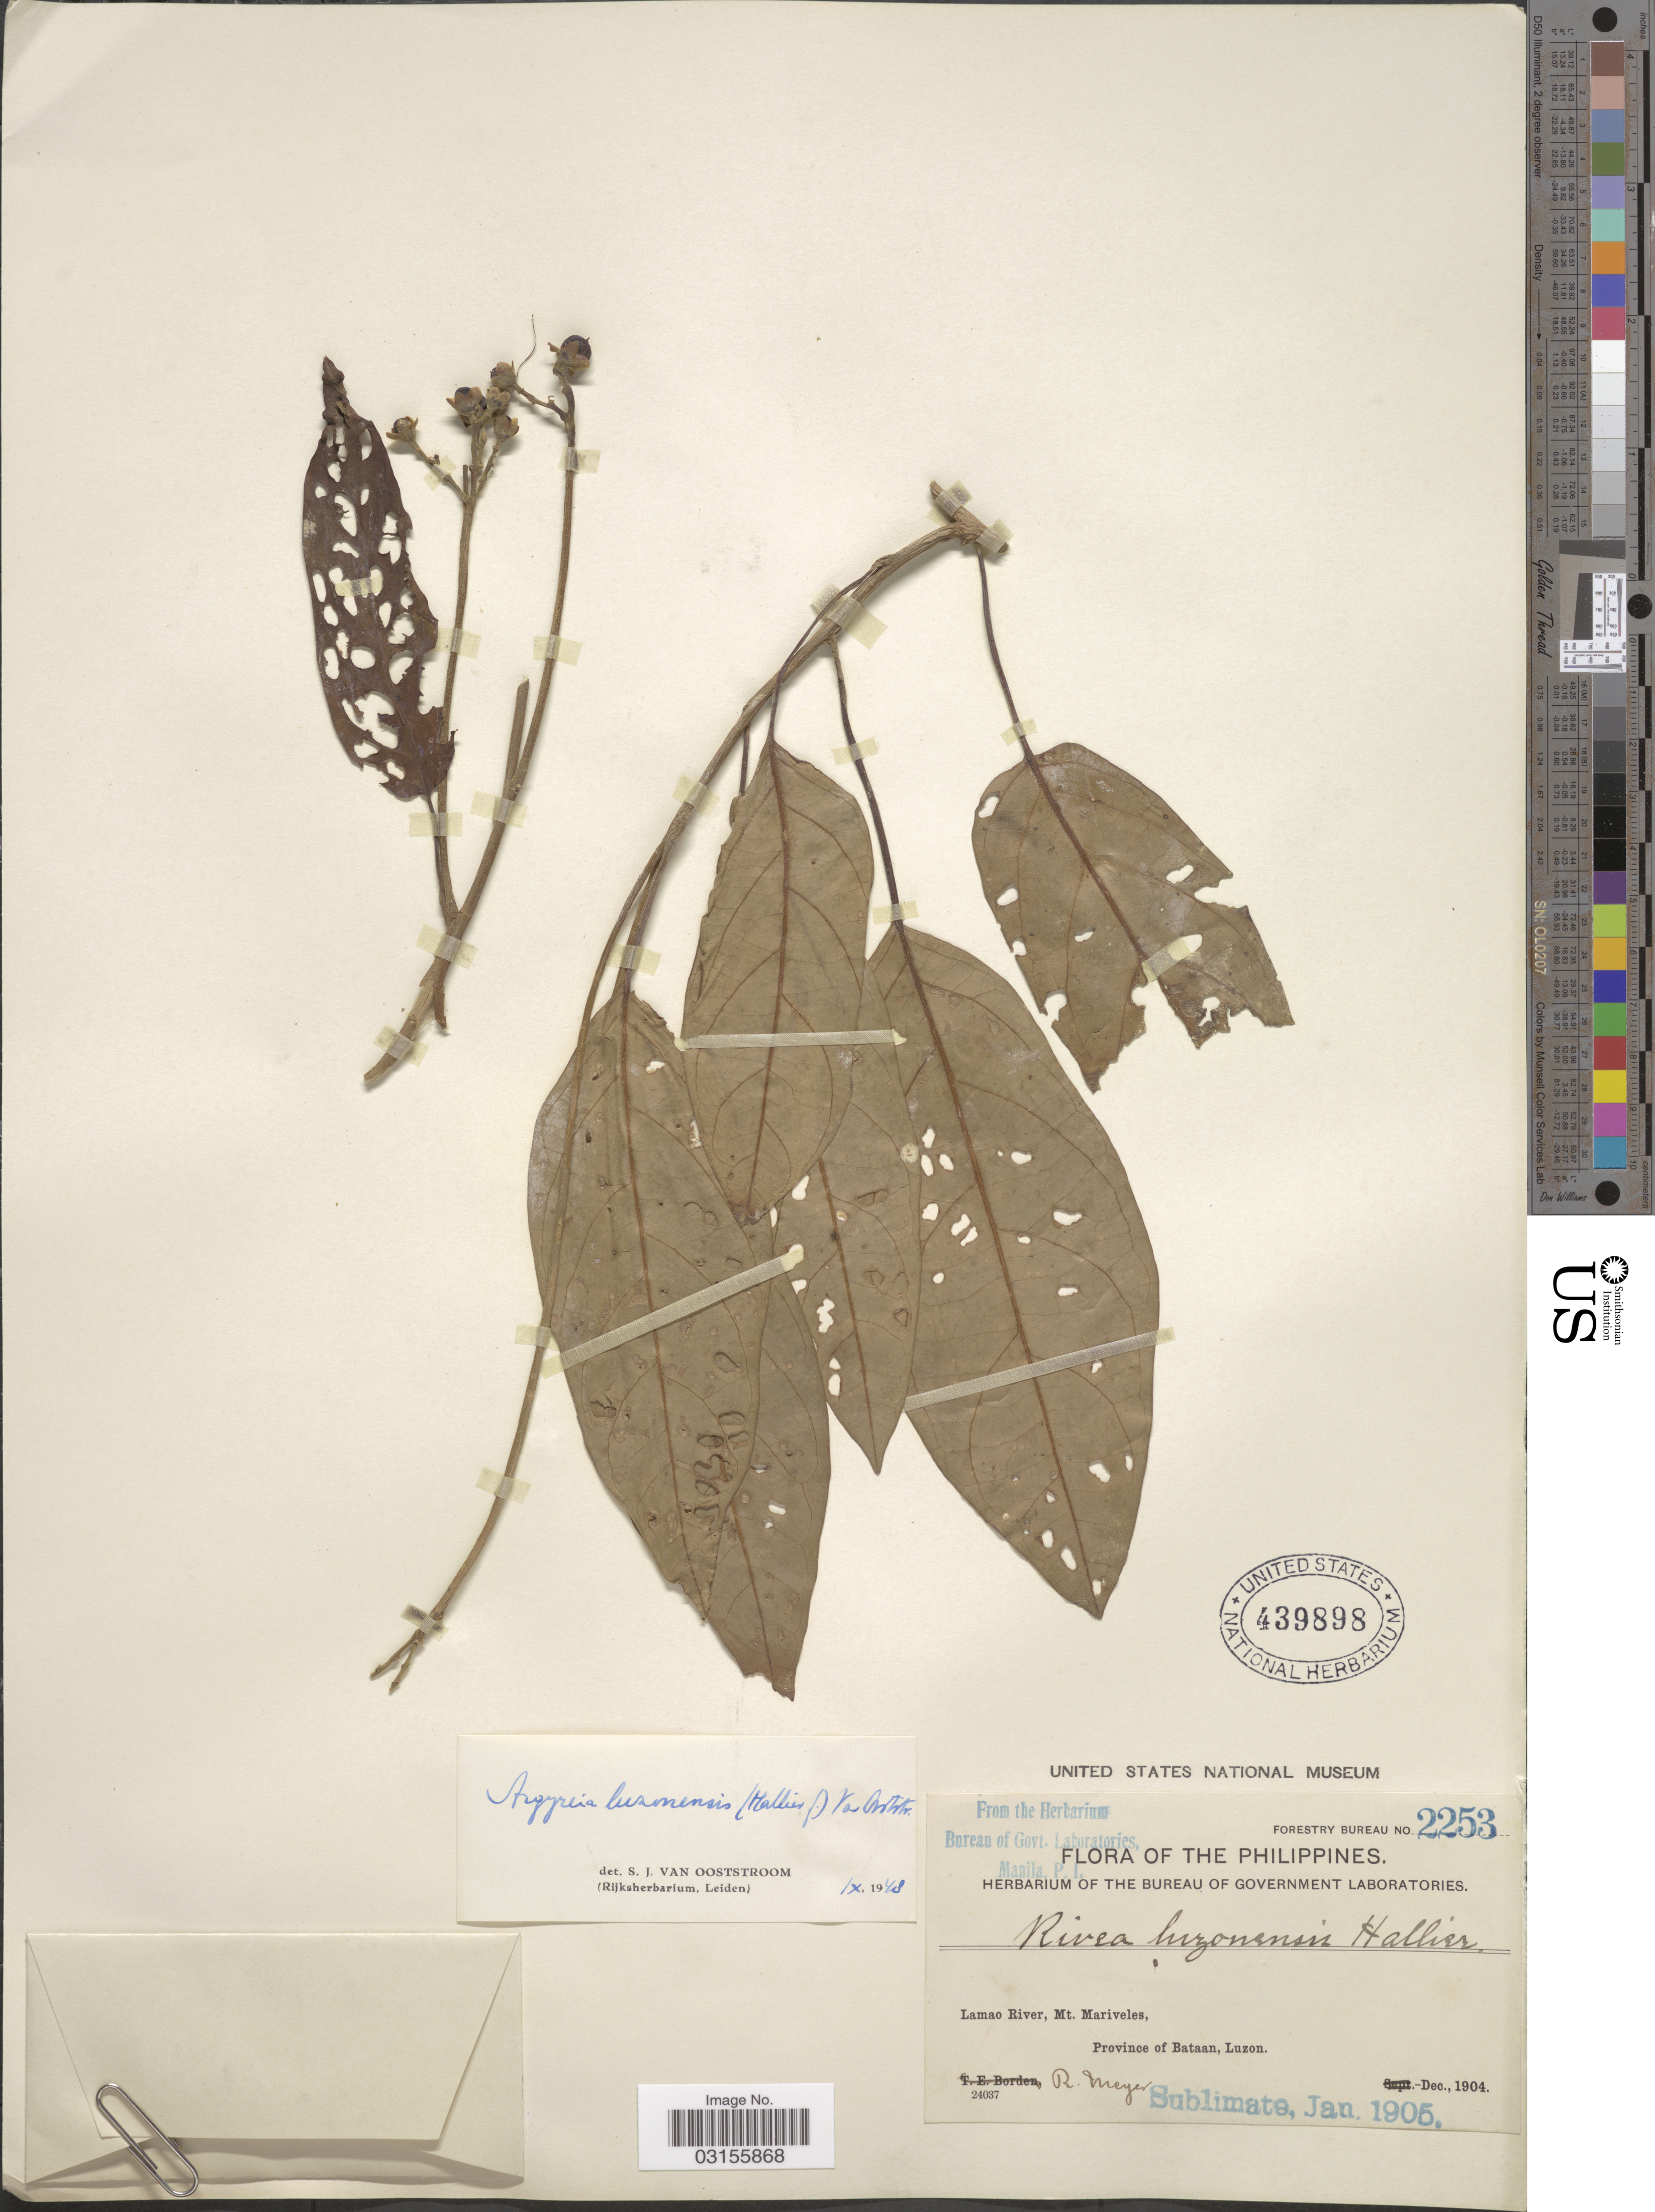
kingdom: Plantae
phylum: Tracheophyta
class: Magnoliopsida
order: Solanales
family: Convolvulaceae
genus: Argyreia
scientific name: Argyreia luzonensis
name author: (Hallier f.) Ooststr.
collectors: R. Meyer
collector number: Forestry Bureau 2253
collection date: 1904-12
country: Philippines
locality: Lamao River, Mt. Mariveles, Province of Bataan, Luzon.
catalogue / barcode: US 439898